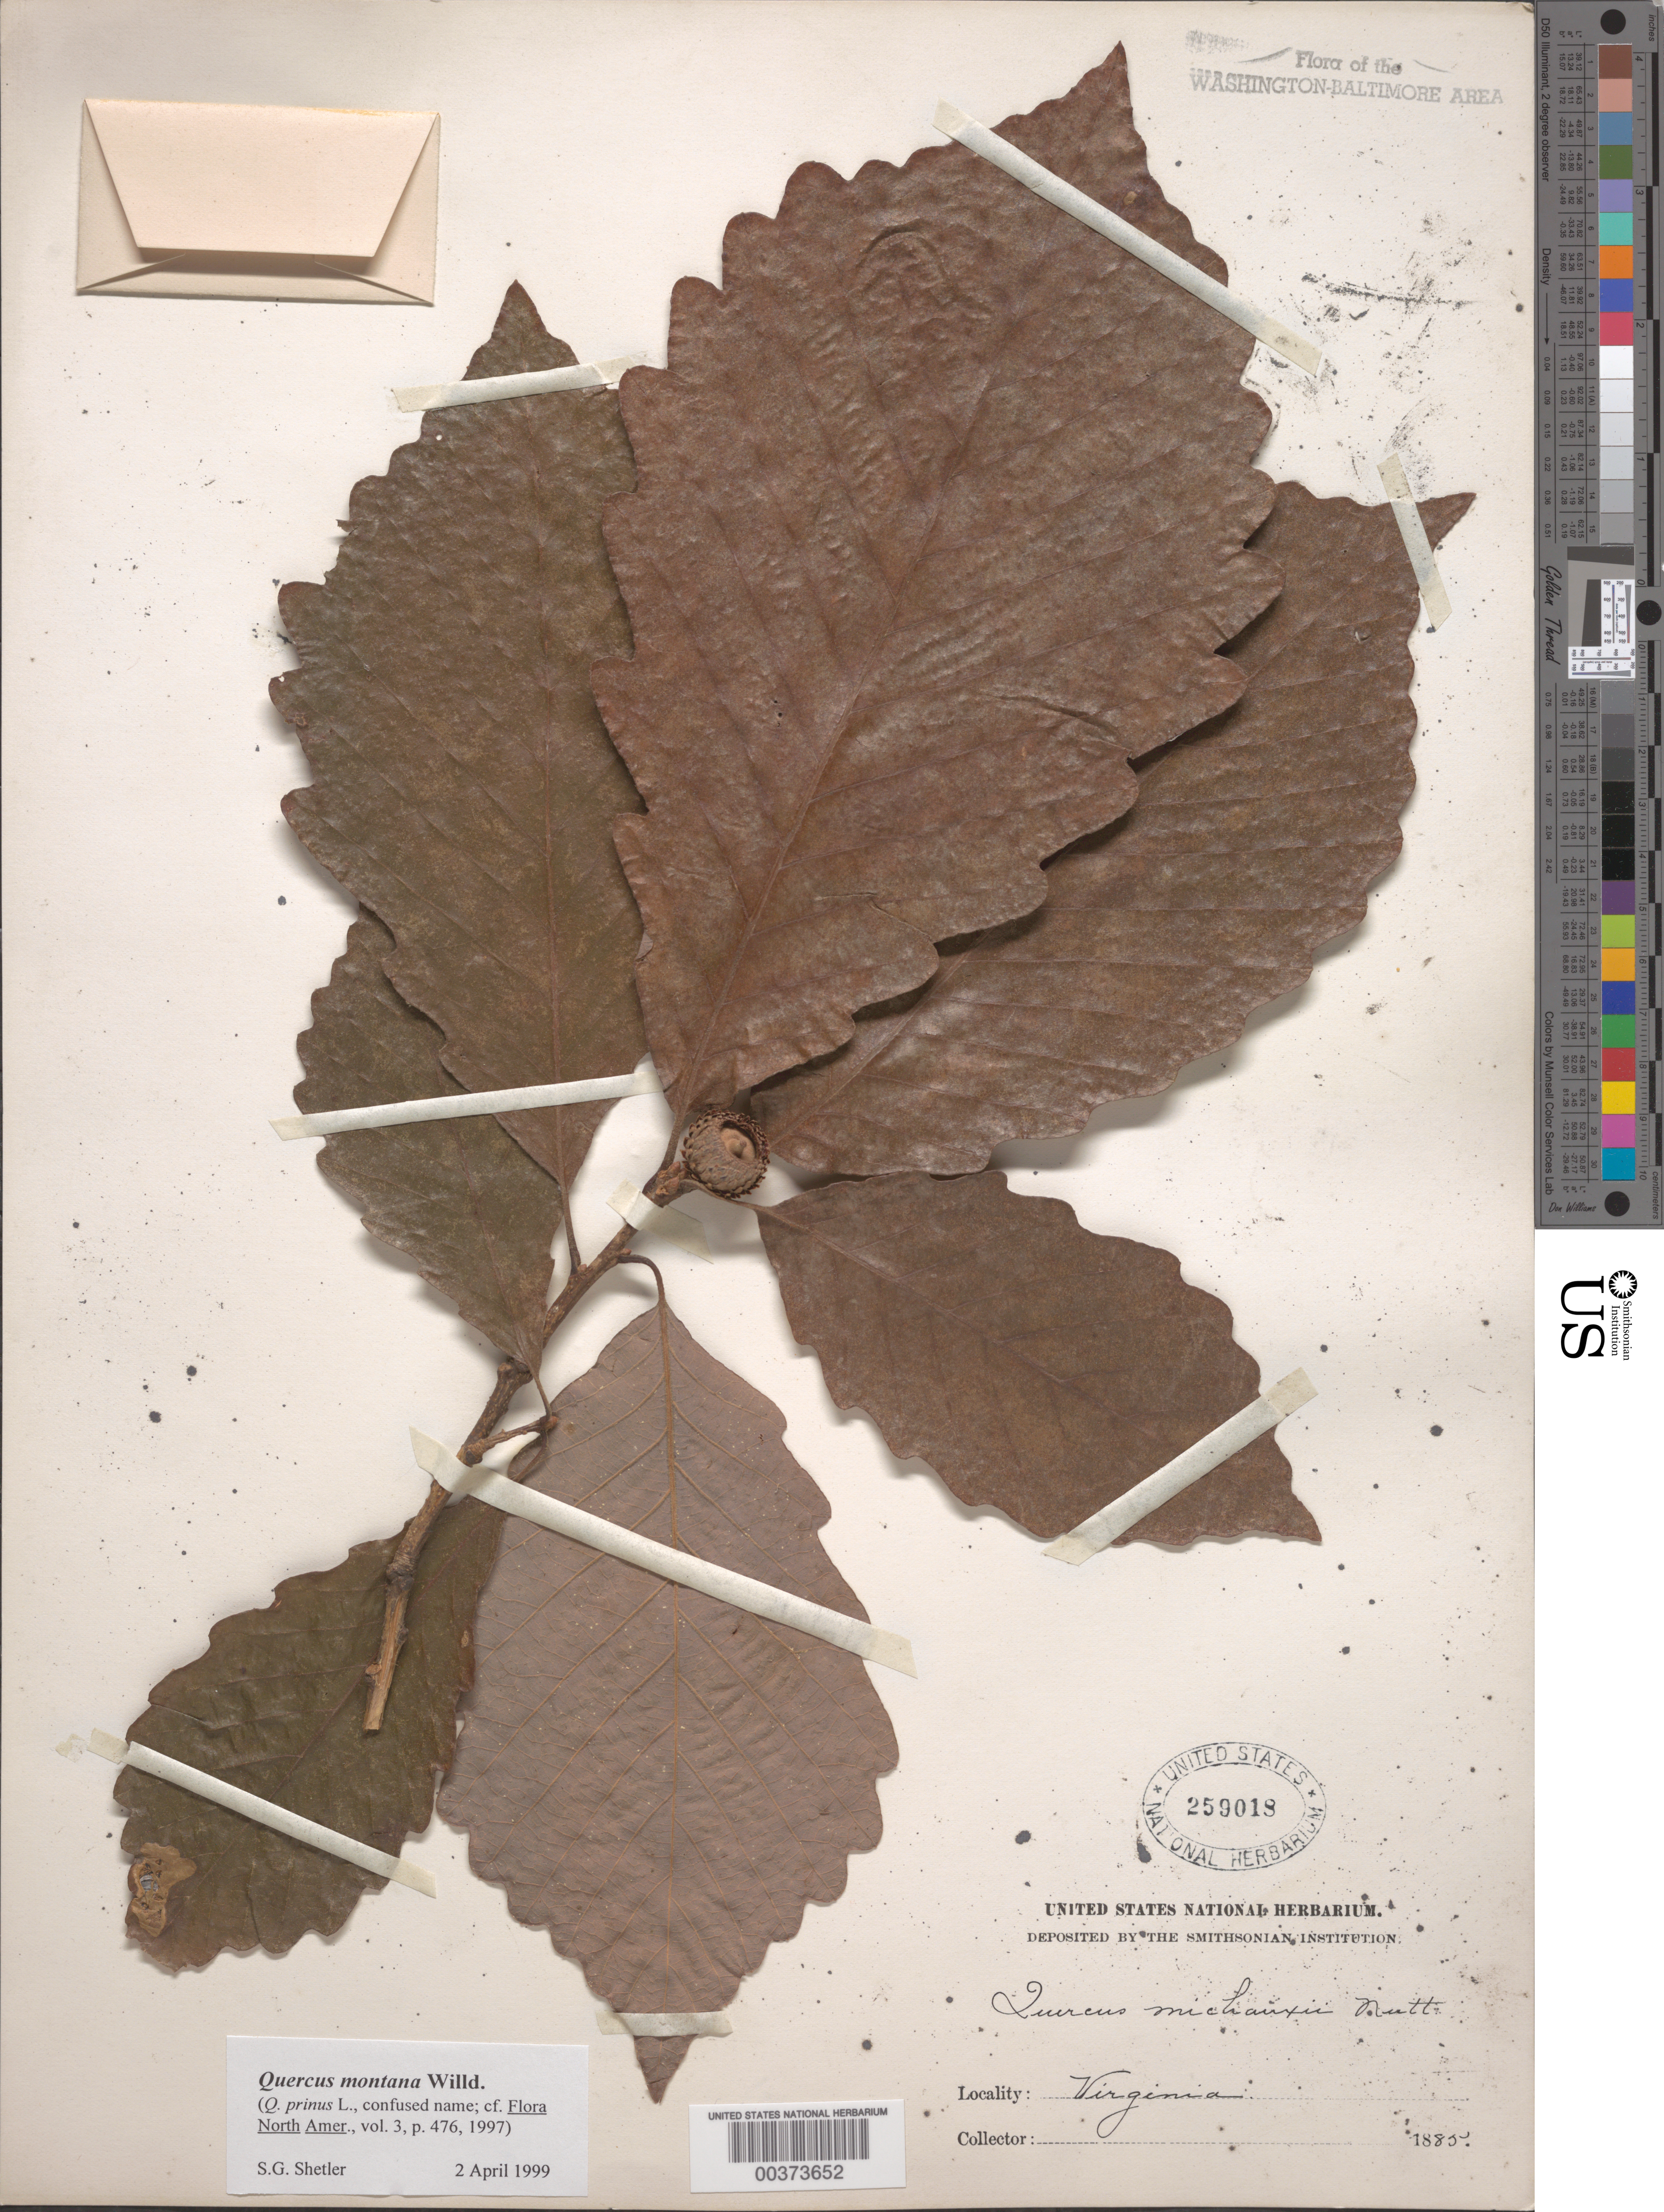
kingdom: Plantae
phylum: Tracheophyta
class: Magnoliopsida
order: Fagales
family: Fagaceae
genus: Quercus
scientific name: Quercus montana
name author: Willd.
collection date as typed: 1885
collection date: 1885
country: United States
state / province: Virginia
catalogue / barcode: US 259018